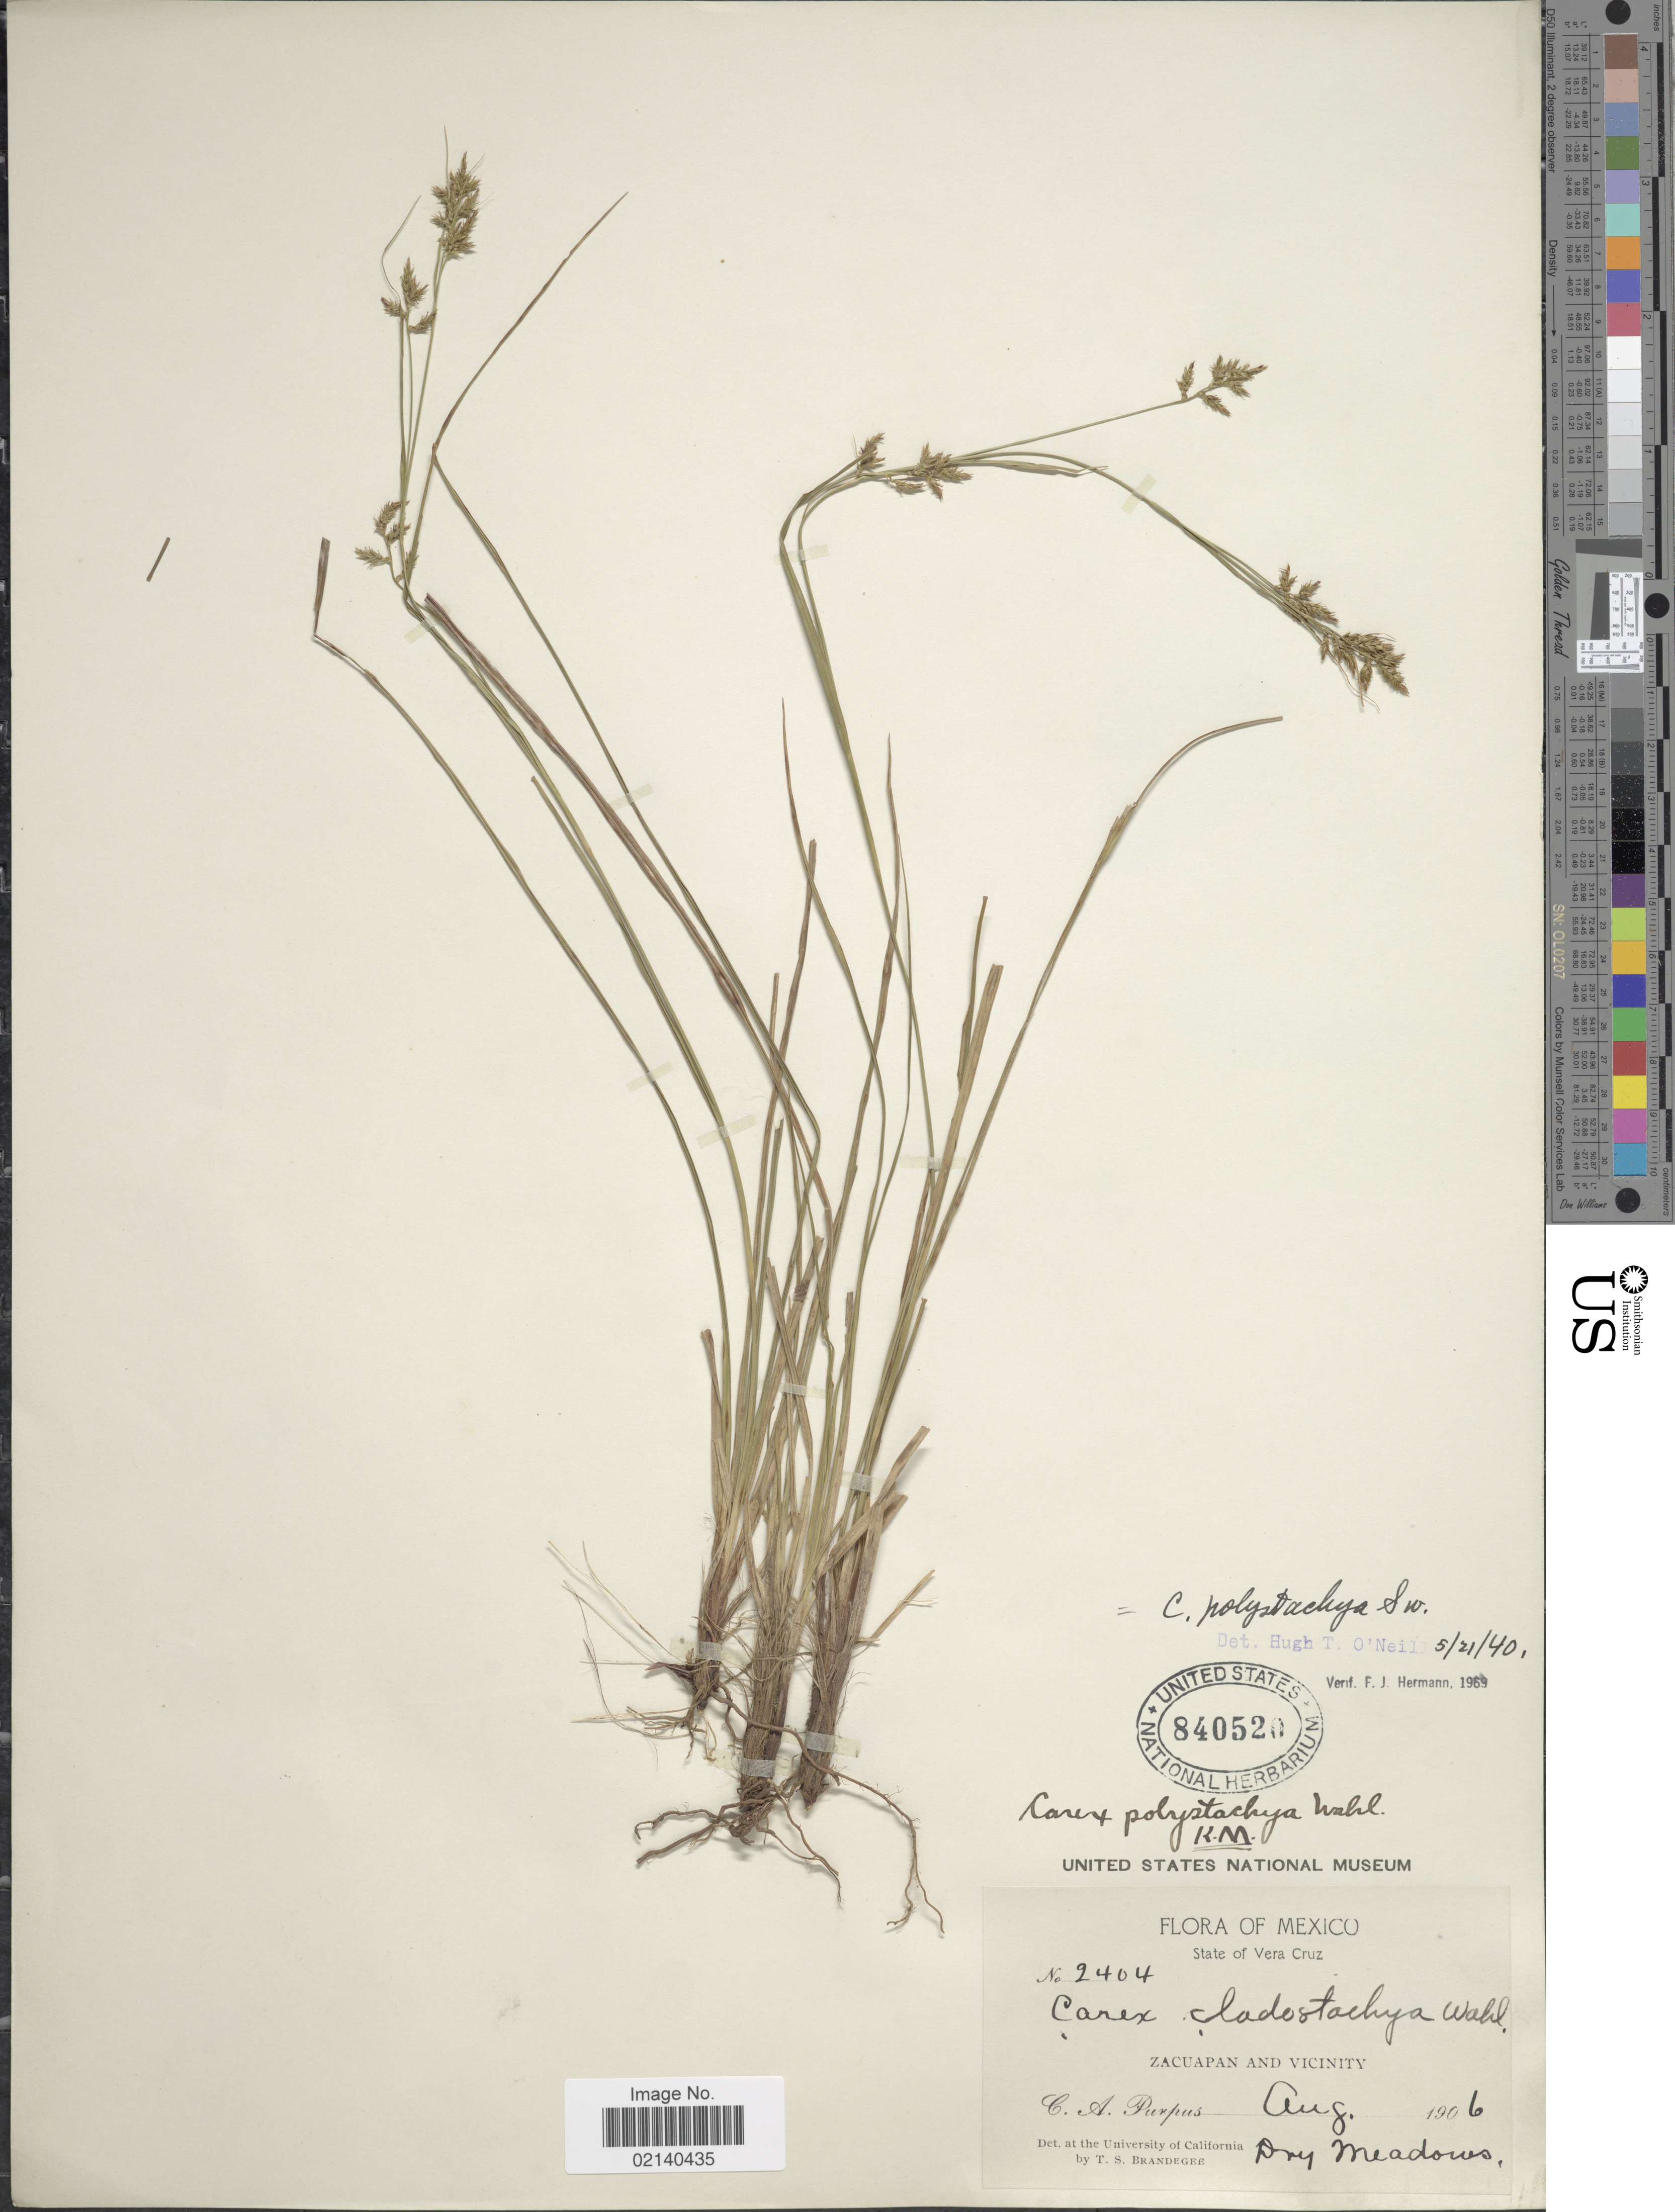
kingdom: Plantae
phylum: Tracheophyta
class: Liliopsida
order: Poales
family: Cyperaceae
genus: Carex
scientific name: Carex polystachya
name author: Sw. ex Wahlenb.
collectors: C. A. Purpus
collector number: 2404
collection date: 1906-08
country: Mexico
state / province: Veracruz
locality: Vera Cruz, Zacuapan and Vicinity, dry meadows.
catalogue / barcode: US 840520